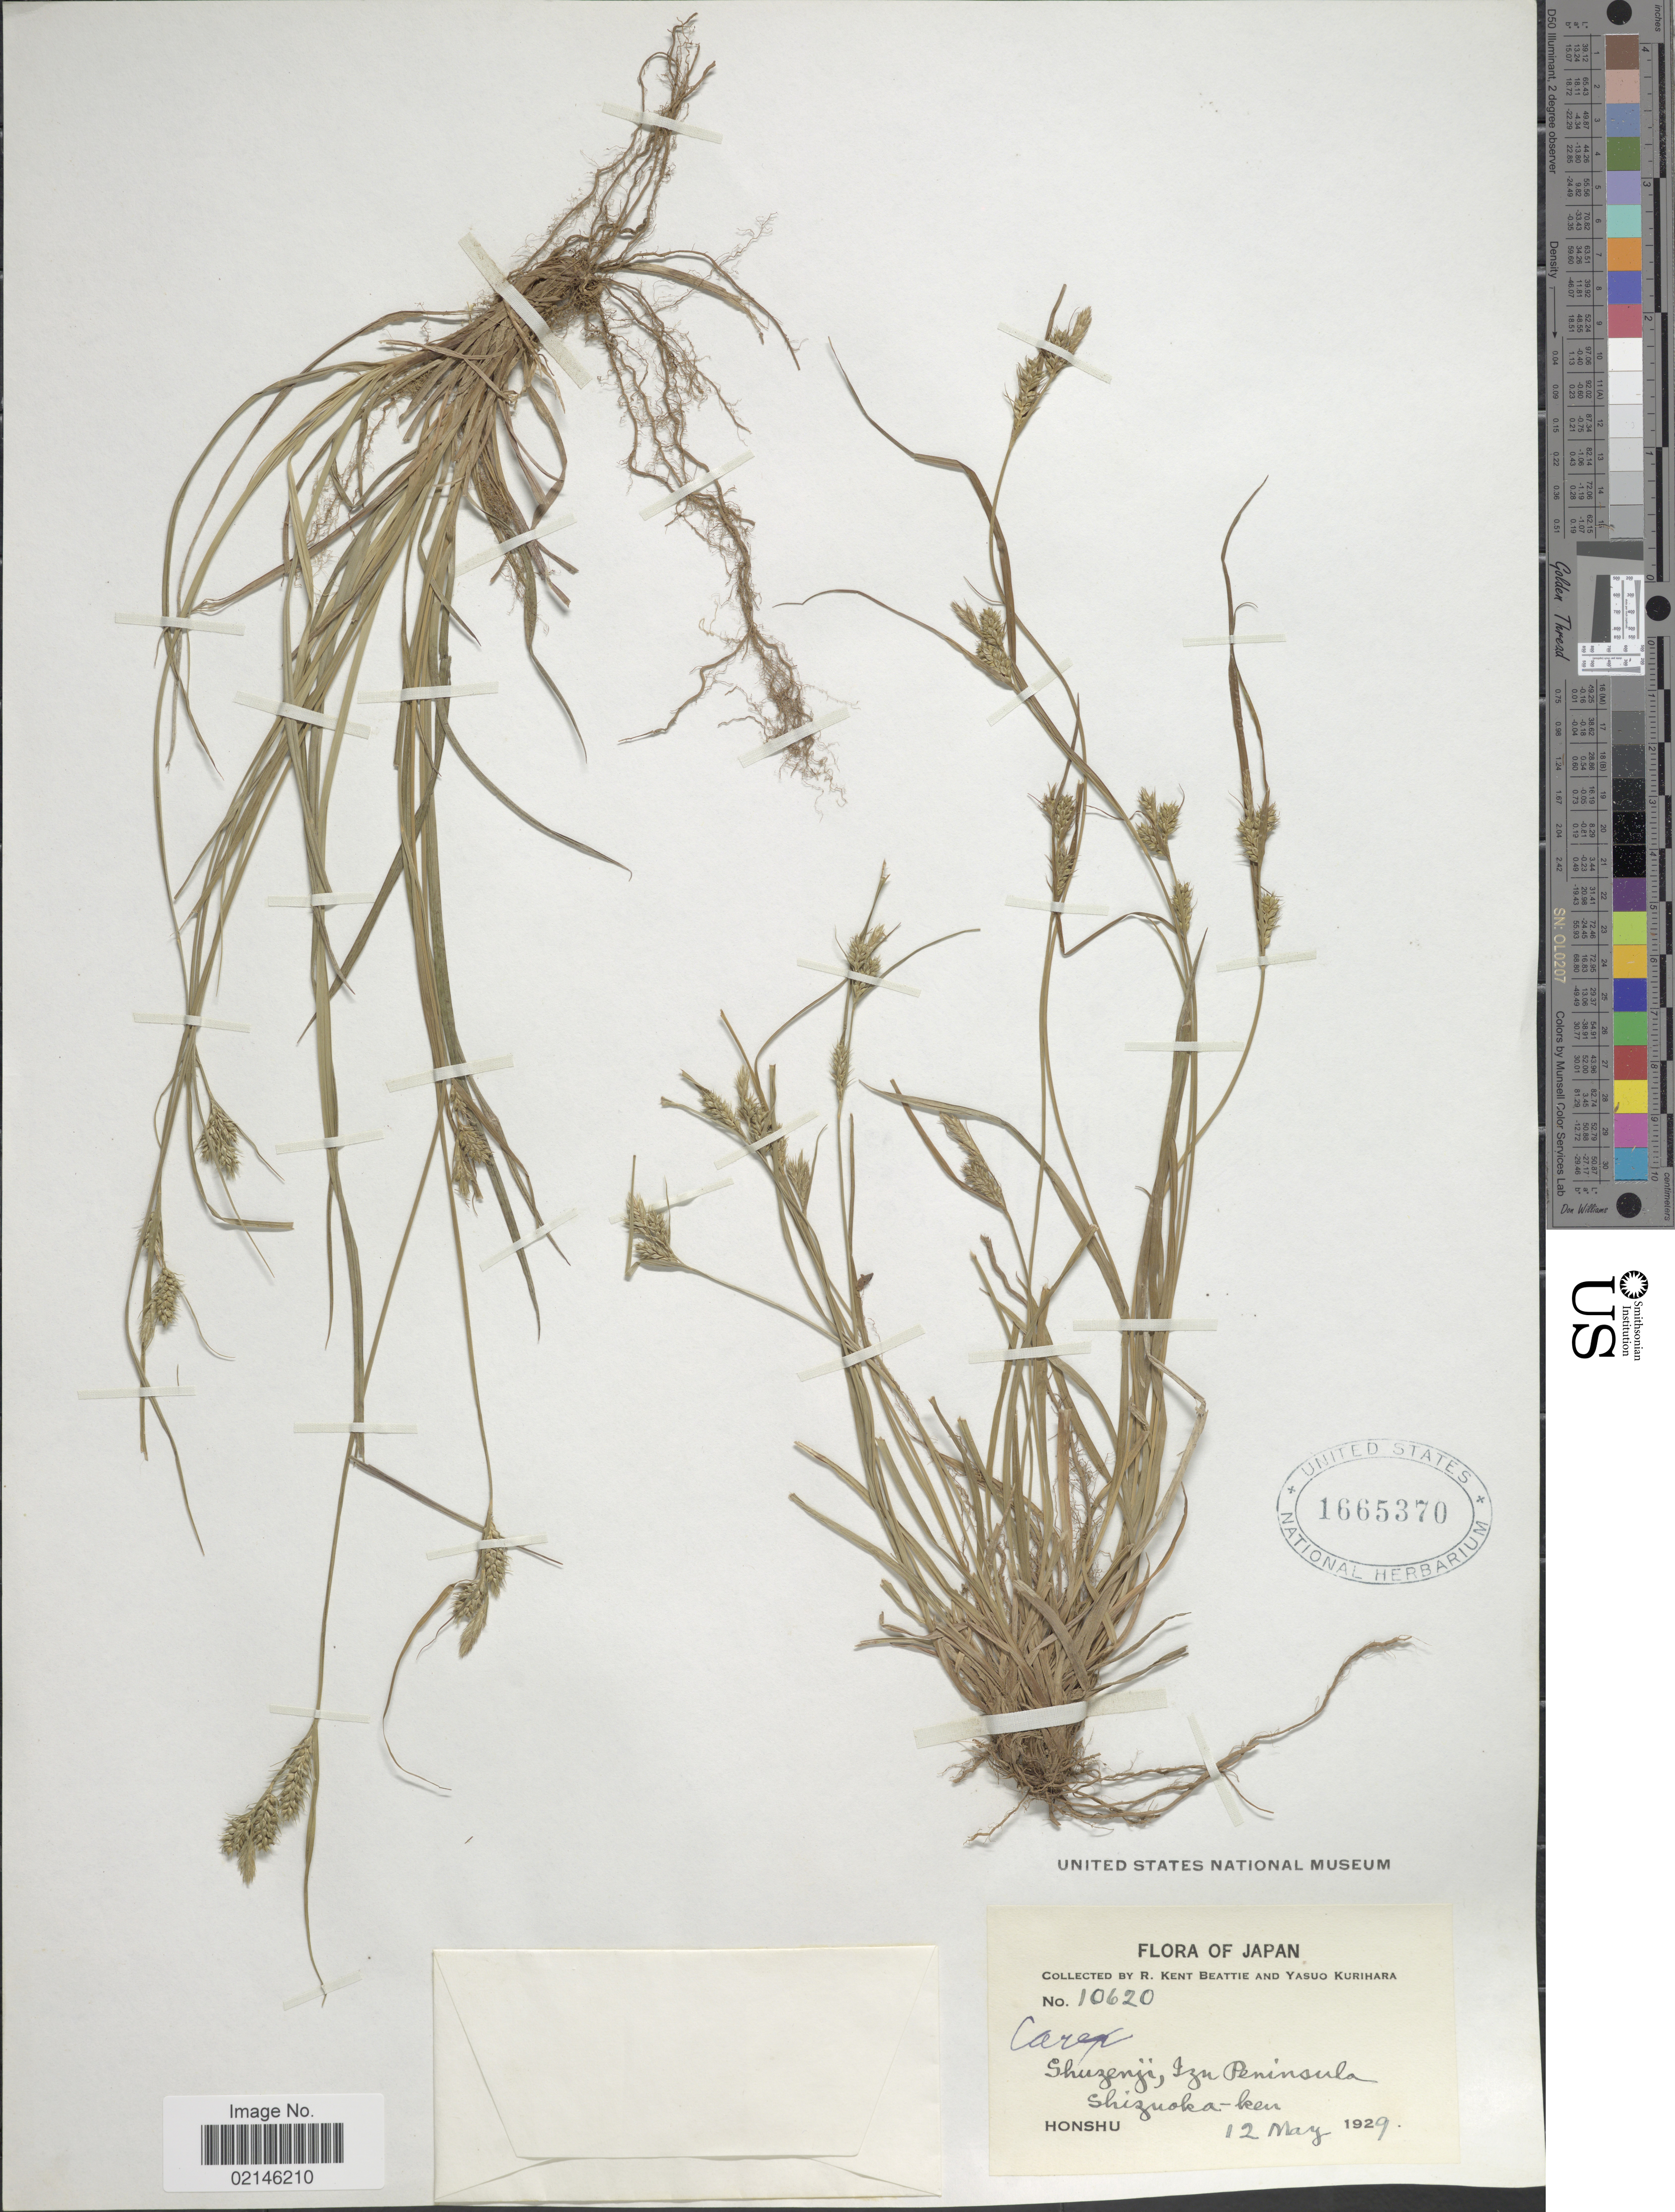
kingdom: Plantae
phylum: Tracheophyta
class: Liliopsida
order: Poales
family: Cyperaceae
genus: Carex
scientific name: Carex sp.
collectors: R. K. Beattie & Y. Kurihara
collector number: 10620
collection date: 1929-05-12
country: Japan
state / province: Sizuoka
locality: Shuzenji, Izu Peninsula Shizuoka-ken. Honshu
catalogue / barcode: US 1665370